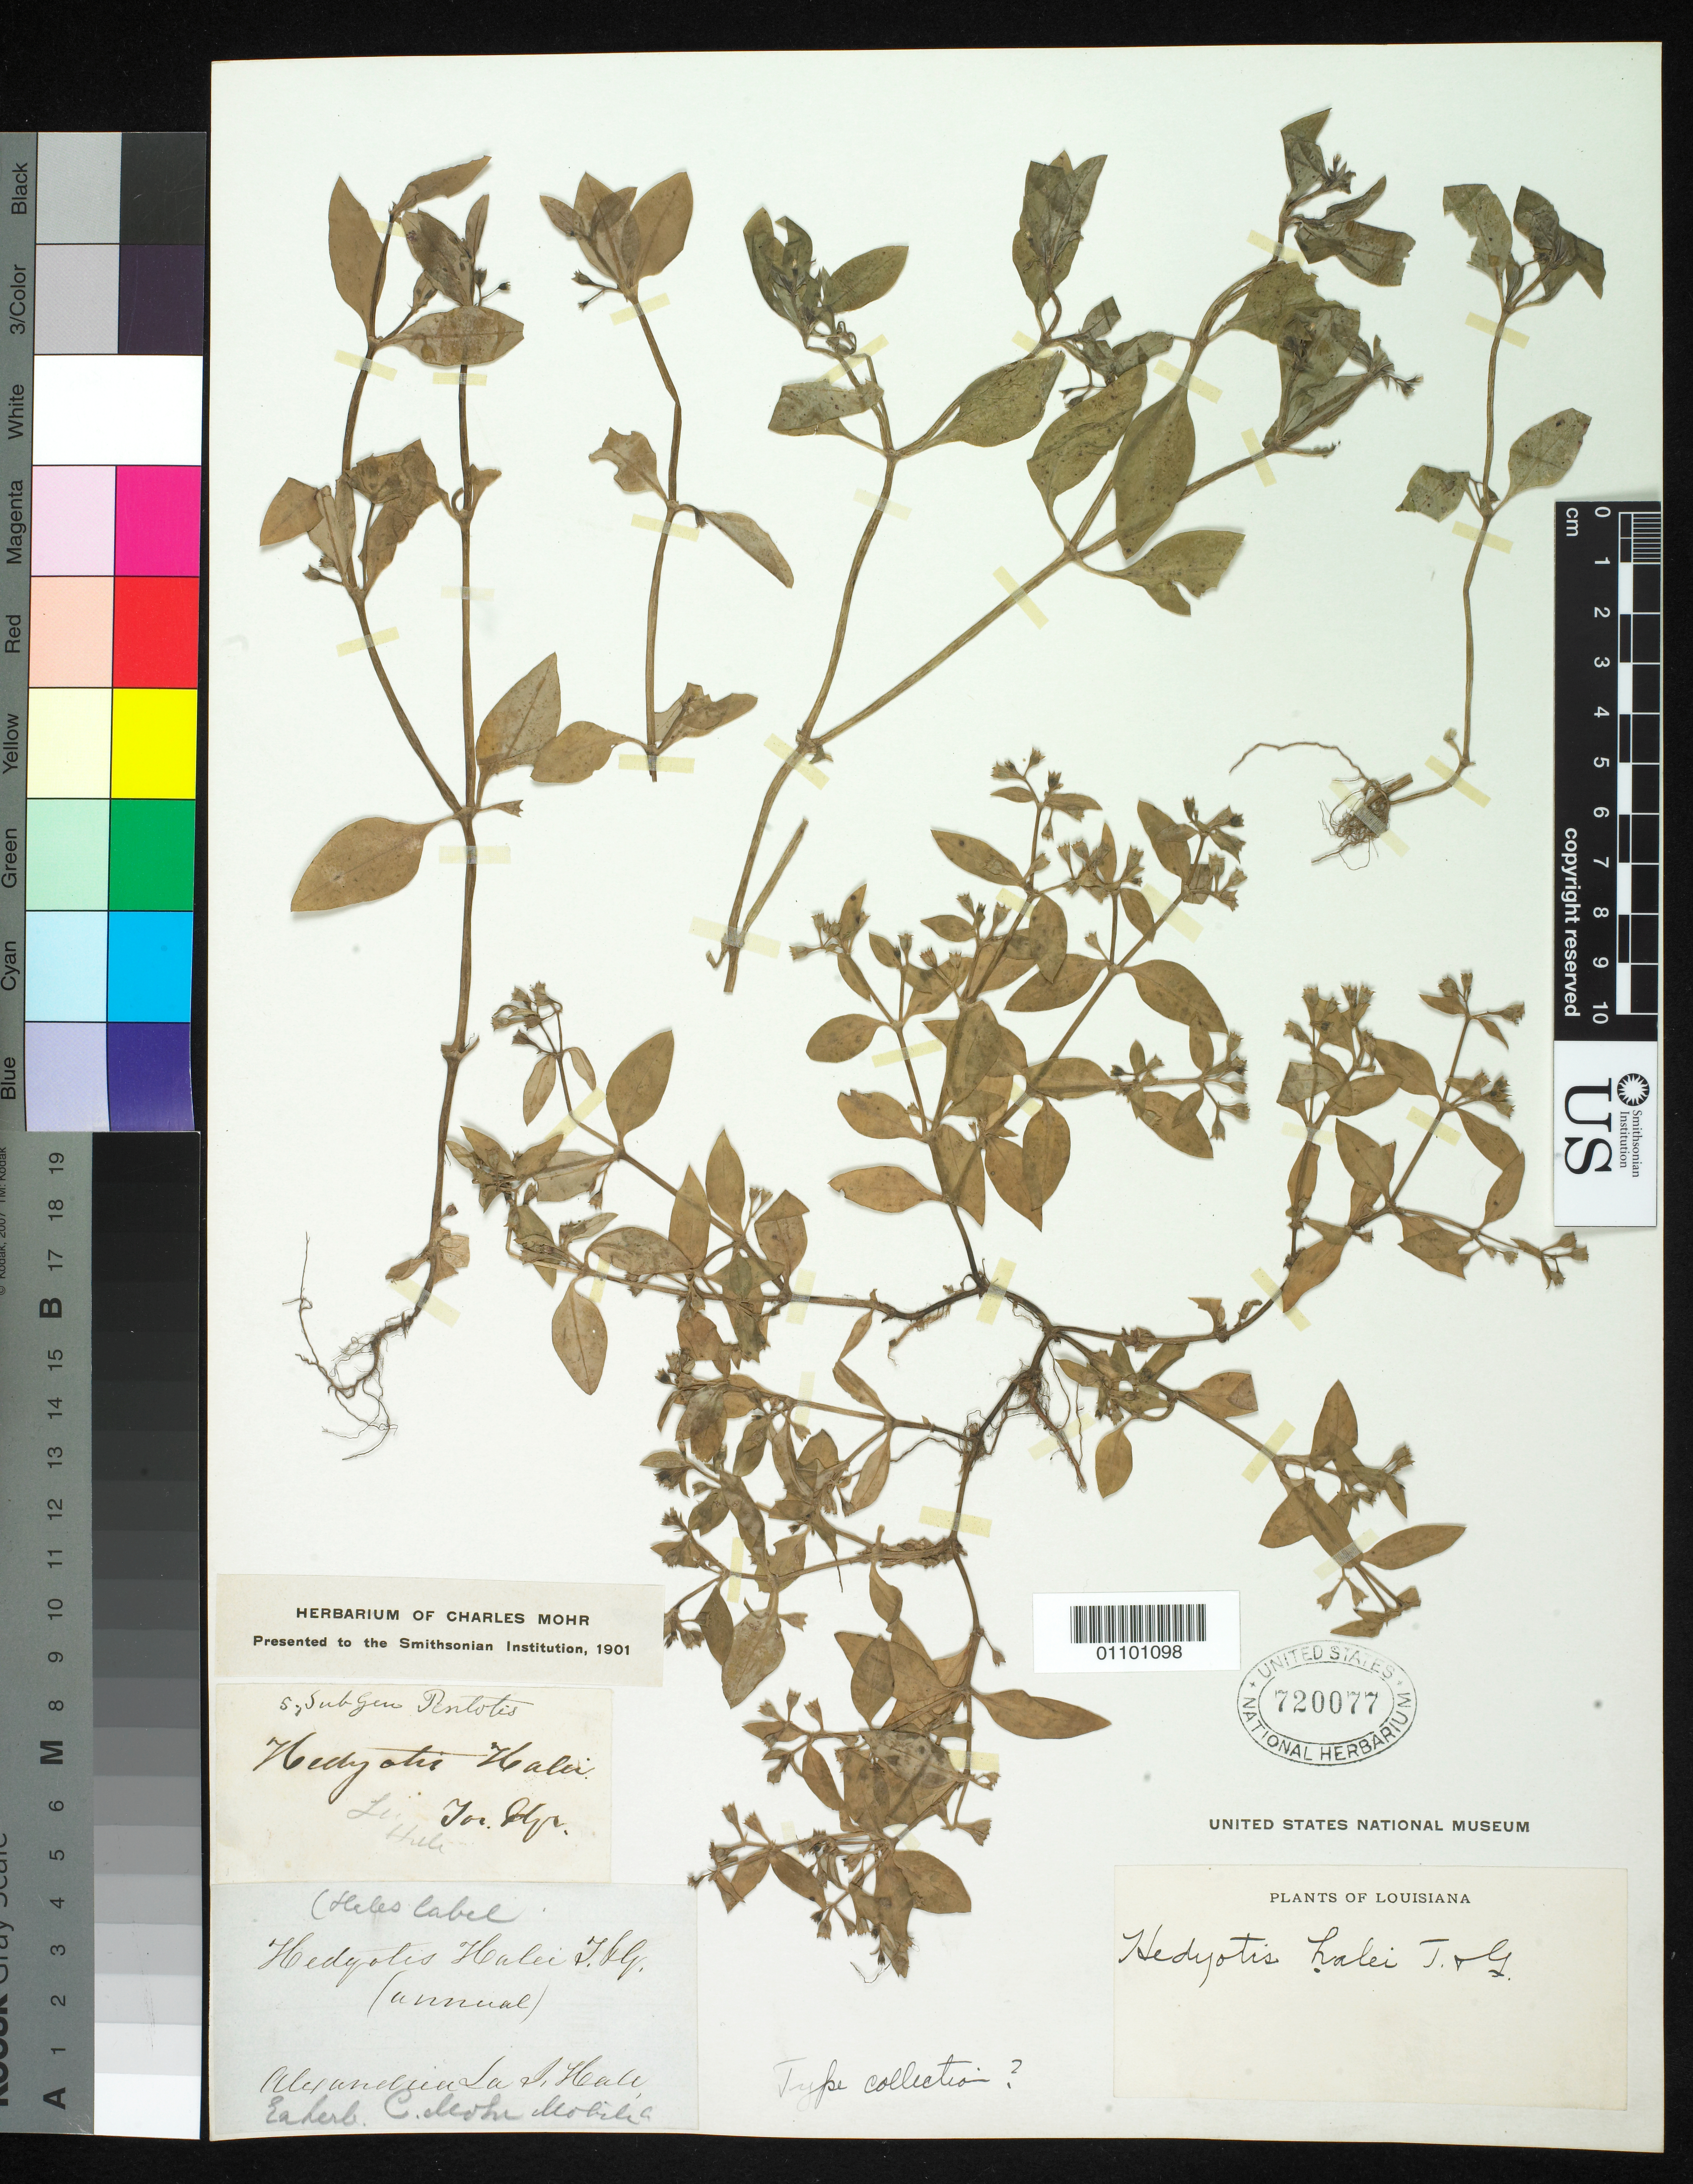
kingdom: Plantae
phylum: Tracheophyta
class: Magnoliopsida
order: Gentianales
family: Rubiaceae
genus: Hedyotis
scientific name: Hedyotis halei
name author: Torr. & A. Gray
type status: Possible Type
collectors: J. Hale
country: United States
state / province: Louisiana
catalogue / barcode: US 720077